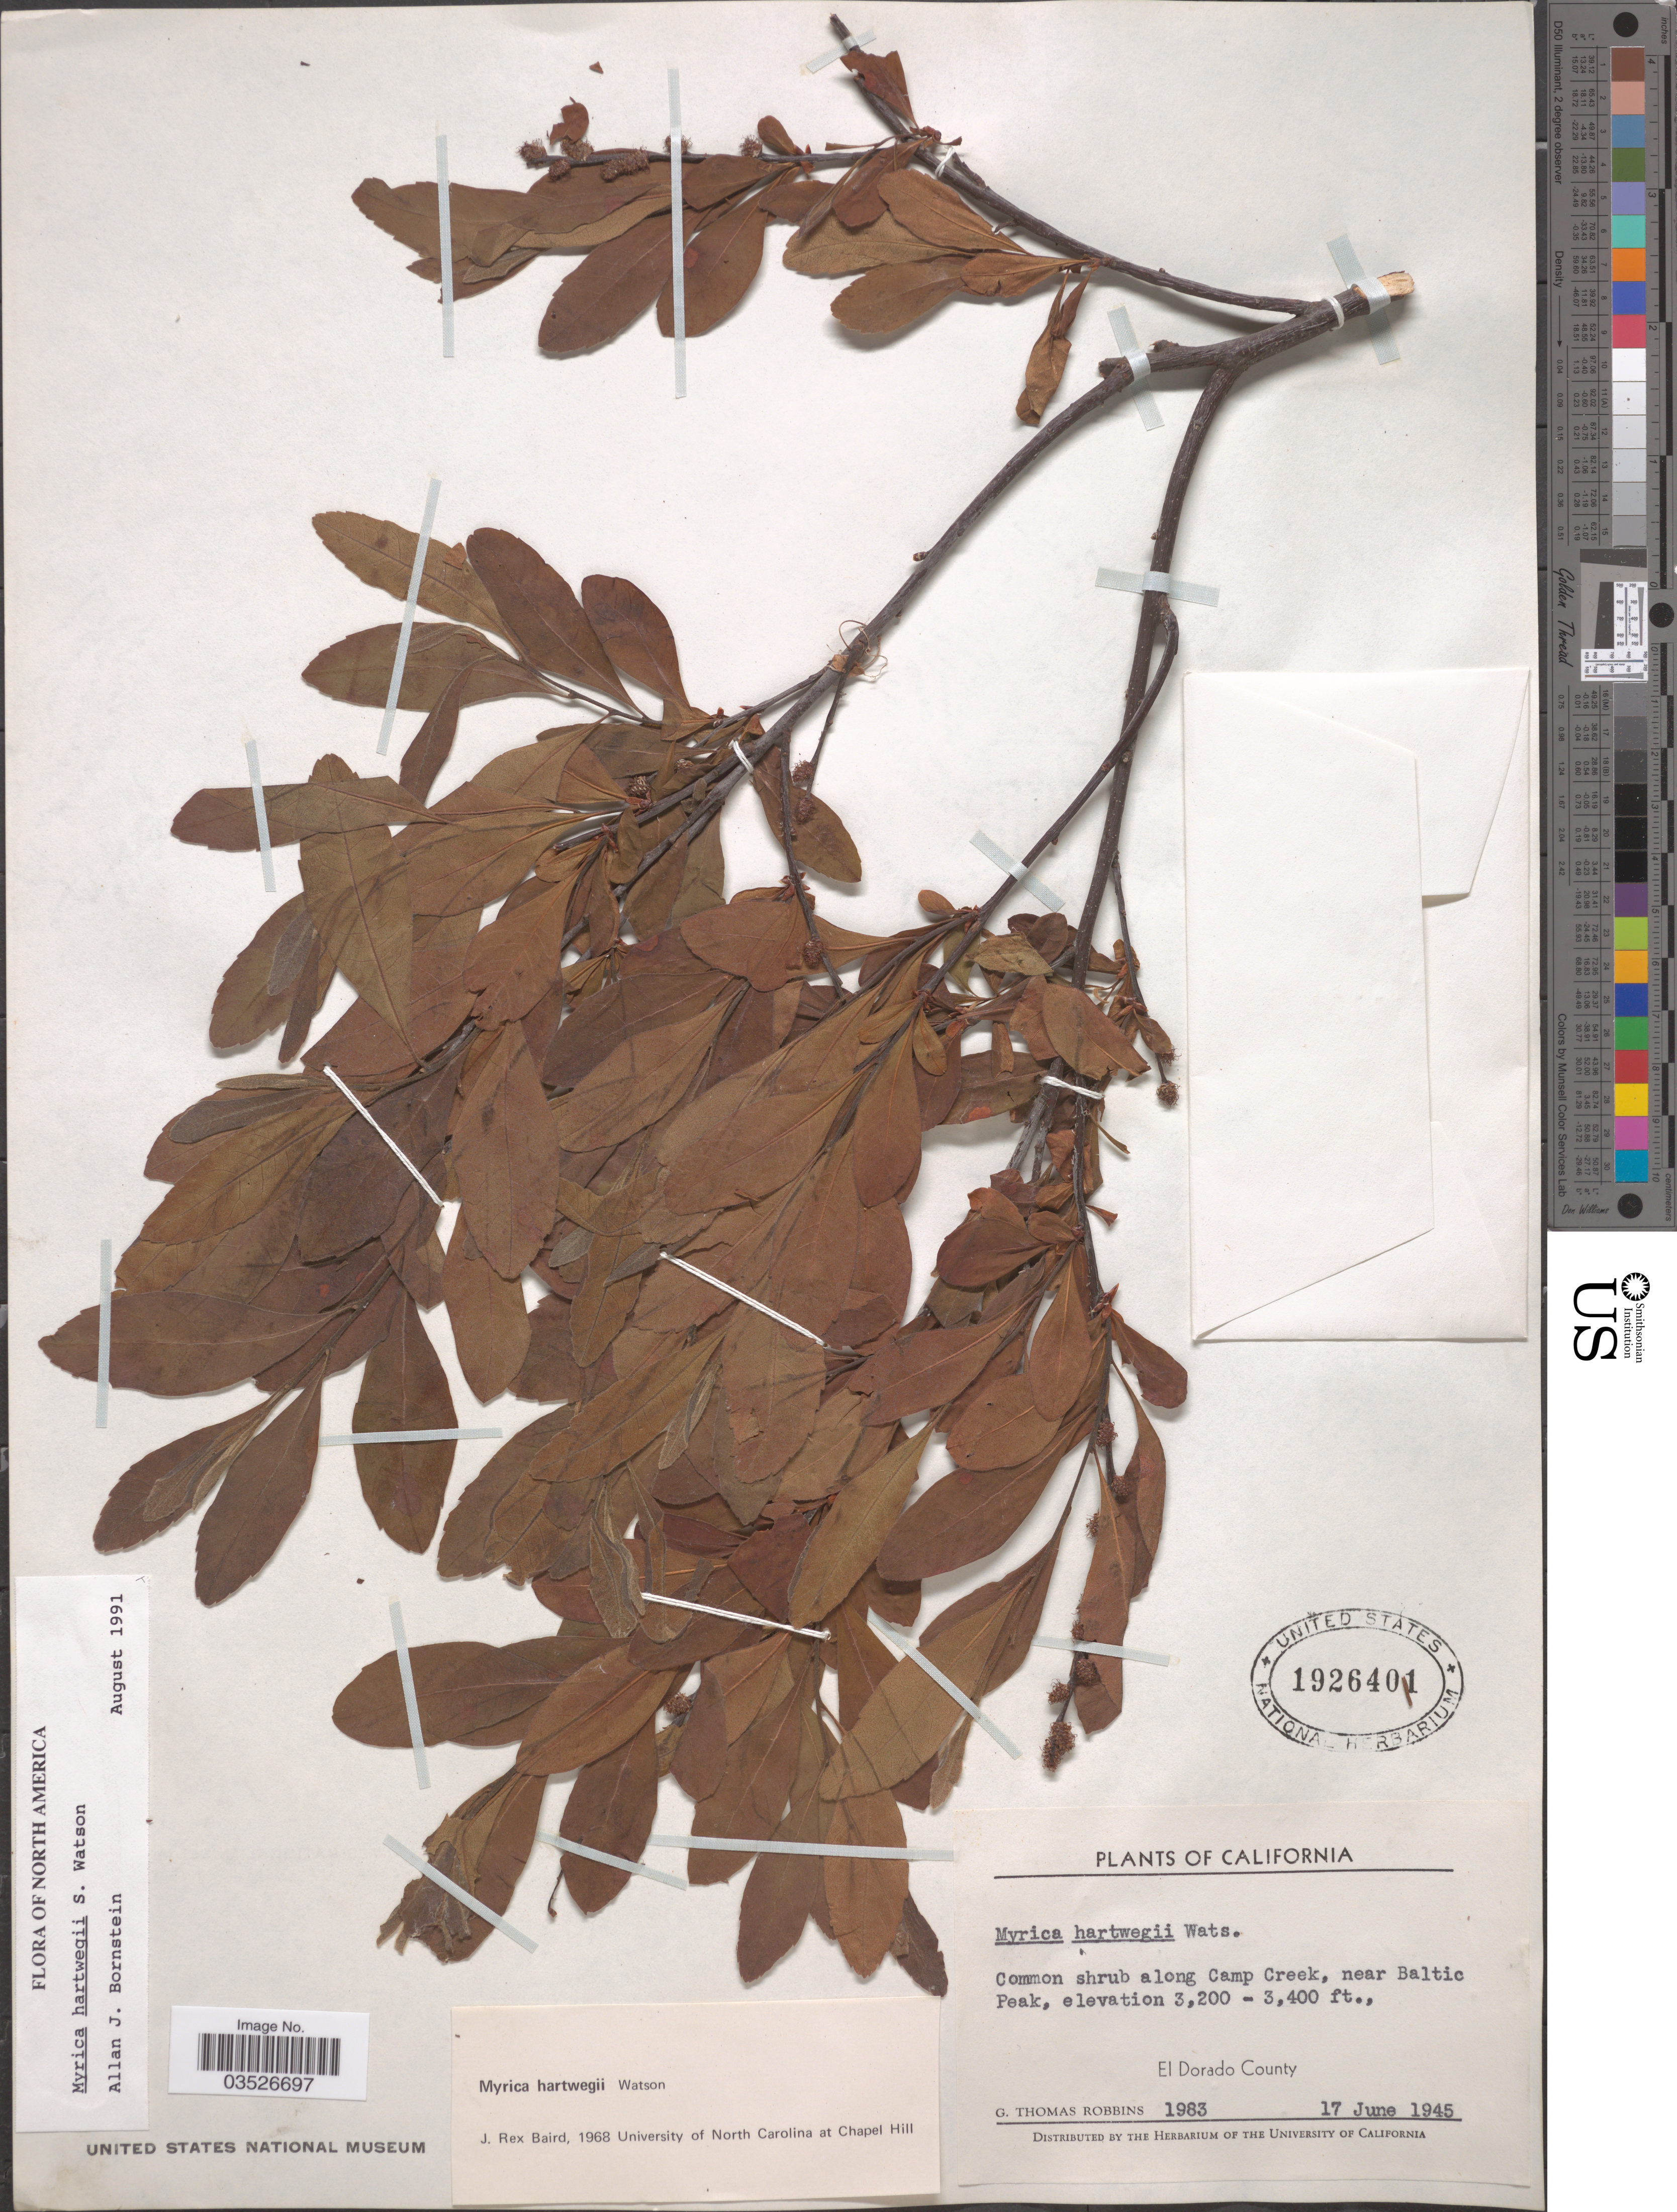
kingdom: Plantae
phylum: Tracheophyta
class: Magnoliopsida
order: Fagales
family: Myricaceae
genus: Myrica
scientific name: Myrica hartwegii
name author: S. Watson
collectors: G. T. Robbins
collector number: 1983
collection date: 1945-06-17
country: United States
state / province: California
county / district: El Dorado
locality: Common shrub along Camp Creek, near Baltic Peak. El Dorado County.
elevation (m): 975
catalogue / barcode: US 1926401